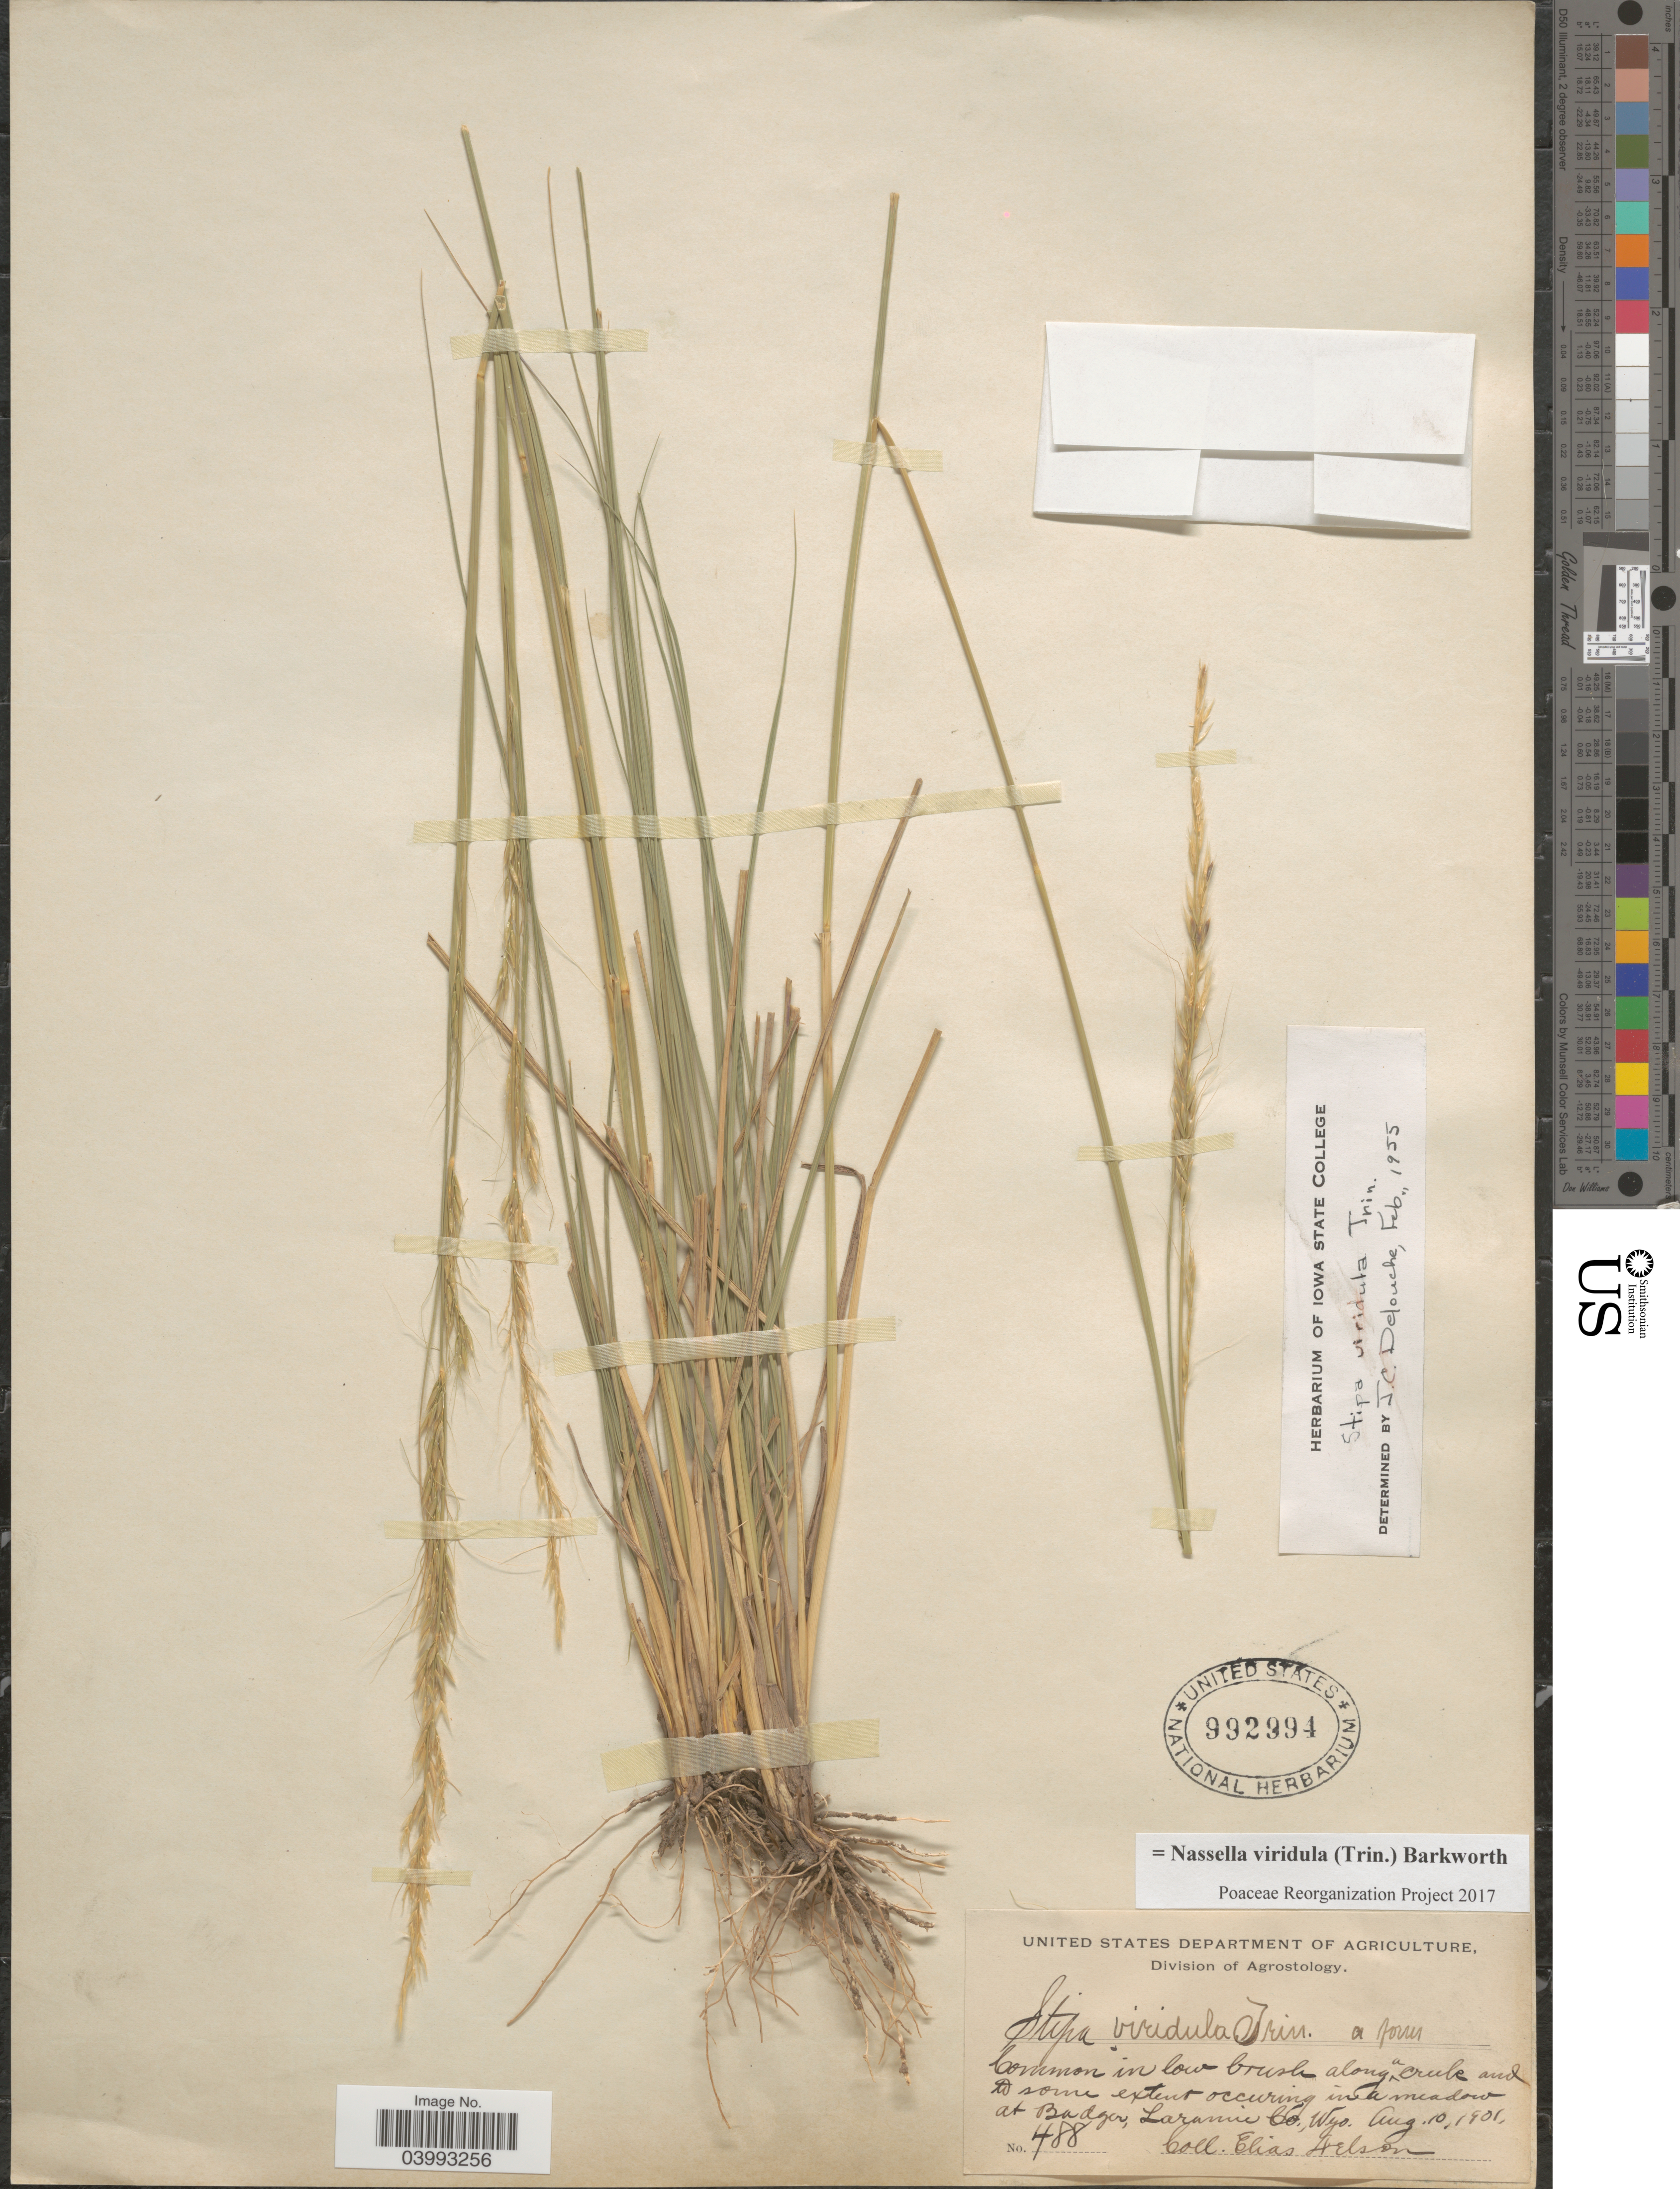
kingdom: Plantae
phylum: Tracheophyta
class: Liliopsida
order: Poales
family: Poaceae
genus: Nassella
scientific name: Nassella viridula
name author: (Trin.) Barkworth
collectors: E. Nelson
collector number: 488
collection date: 1901-08-10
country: United States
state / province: Wyoming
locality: At Badger, Laramie Co.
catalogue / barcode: US 992994